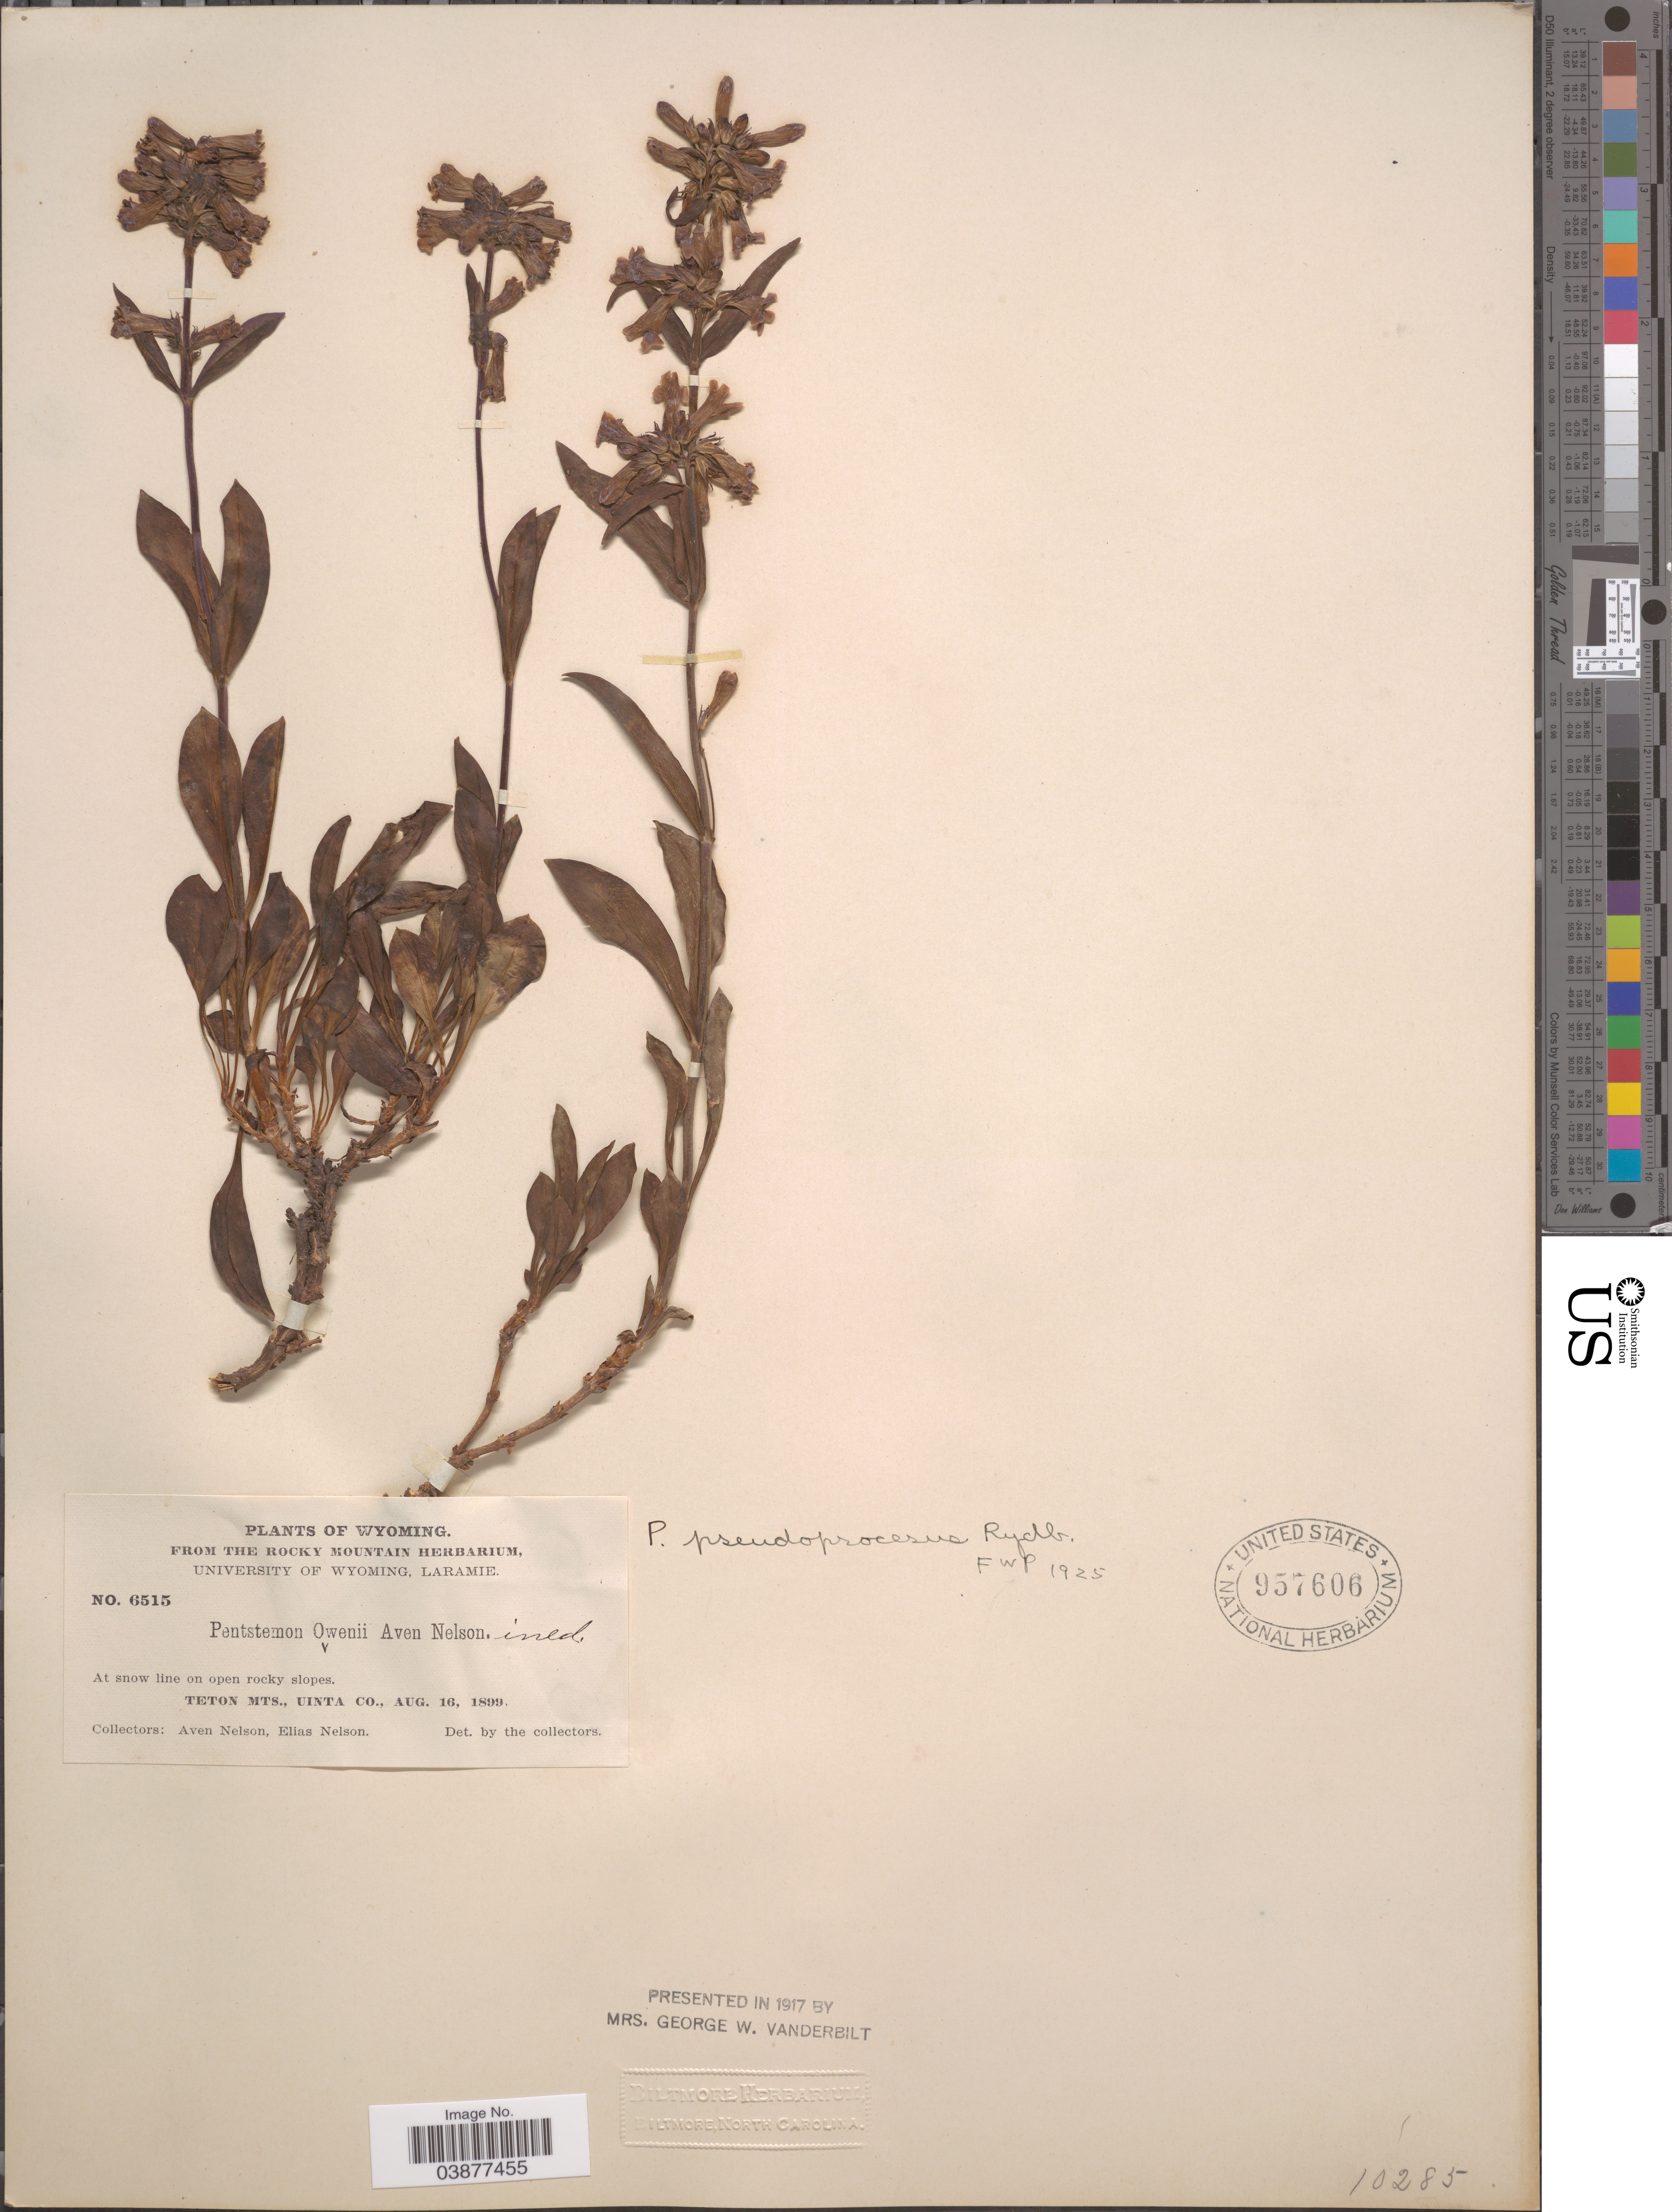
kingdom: Plantae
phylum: Tracheophyta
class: Magnoliopsida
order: Lamiales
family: Plantaginaceae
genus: Penstemon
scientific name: Penstemon pseudoprocerus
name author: Rydb.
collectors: A. Nelson & E. Nelson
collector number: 6515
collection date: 1899-08-16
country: United States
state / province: Wyoming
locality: Teton Mts., Uinta Co.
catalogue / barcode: US 957606